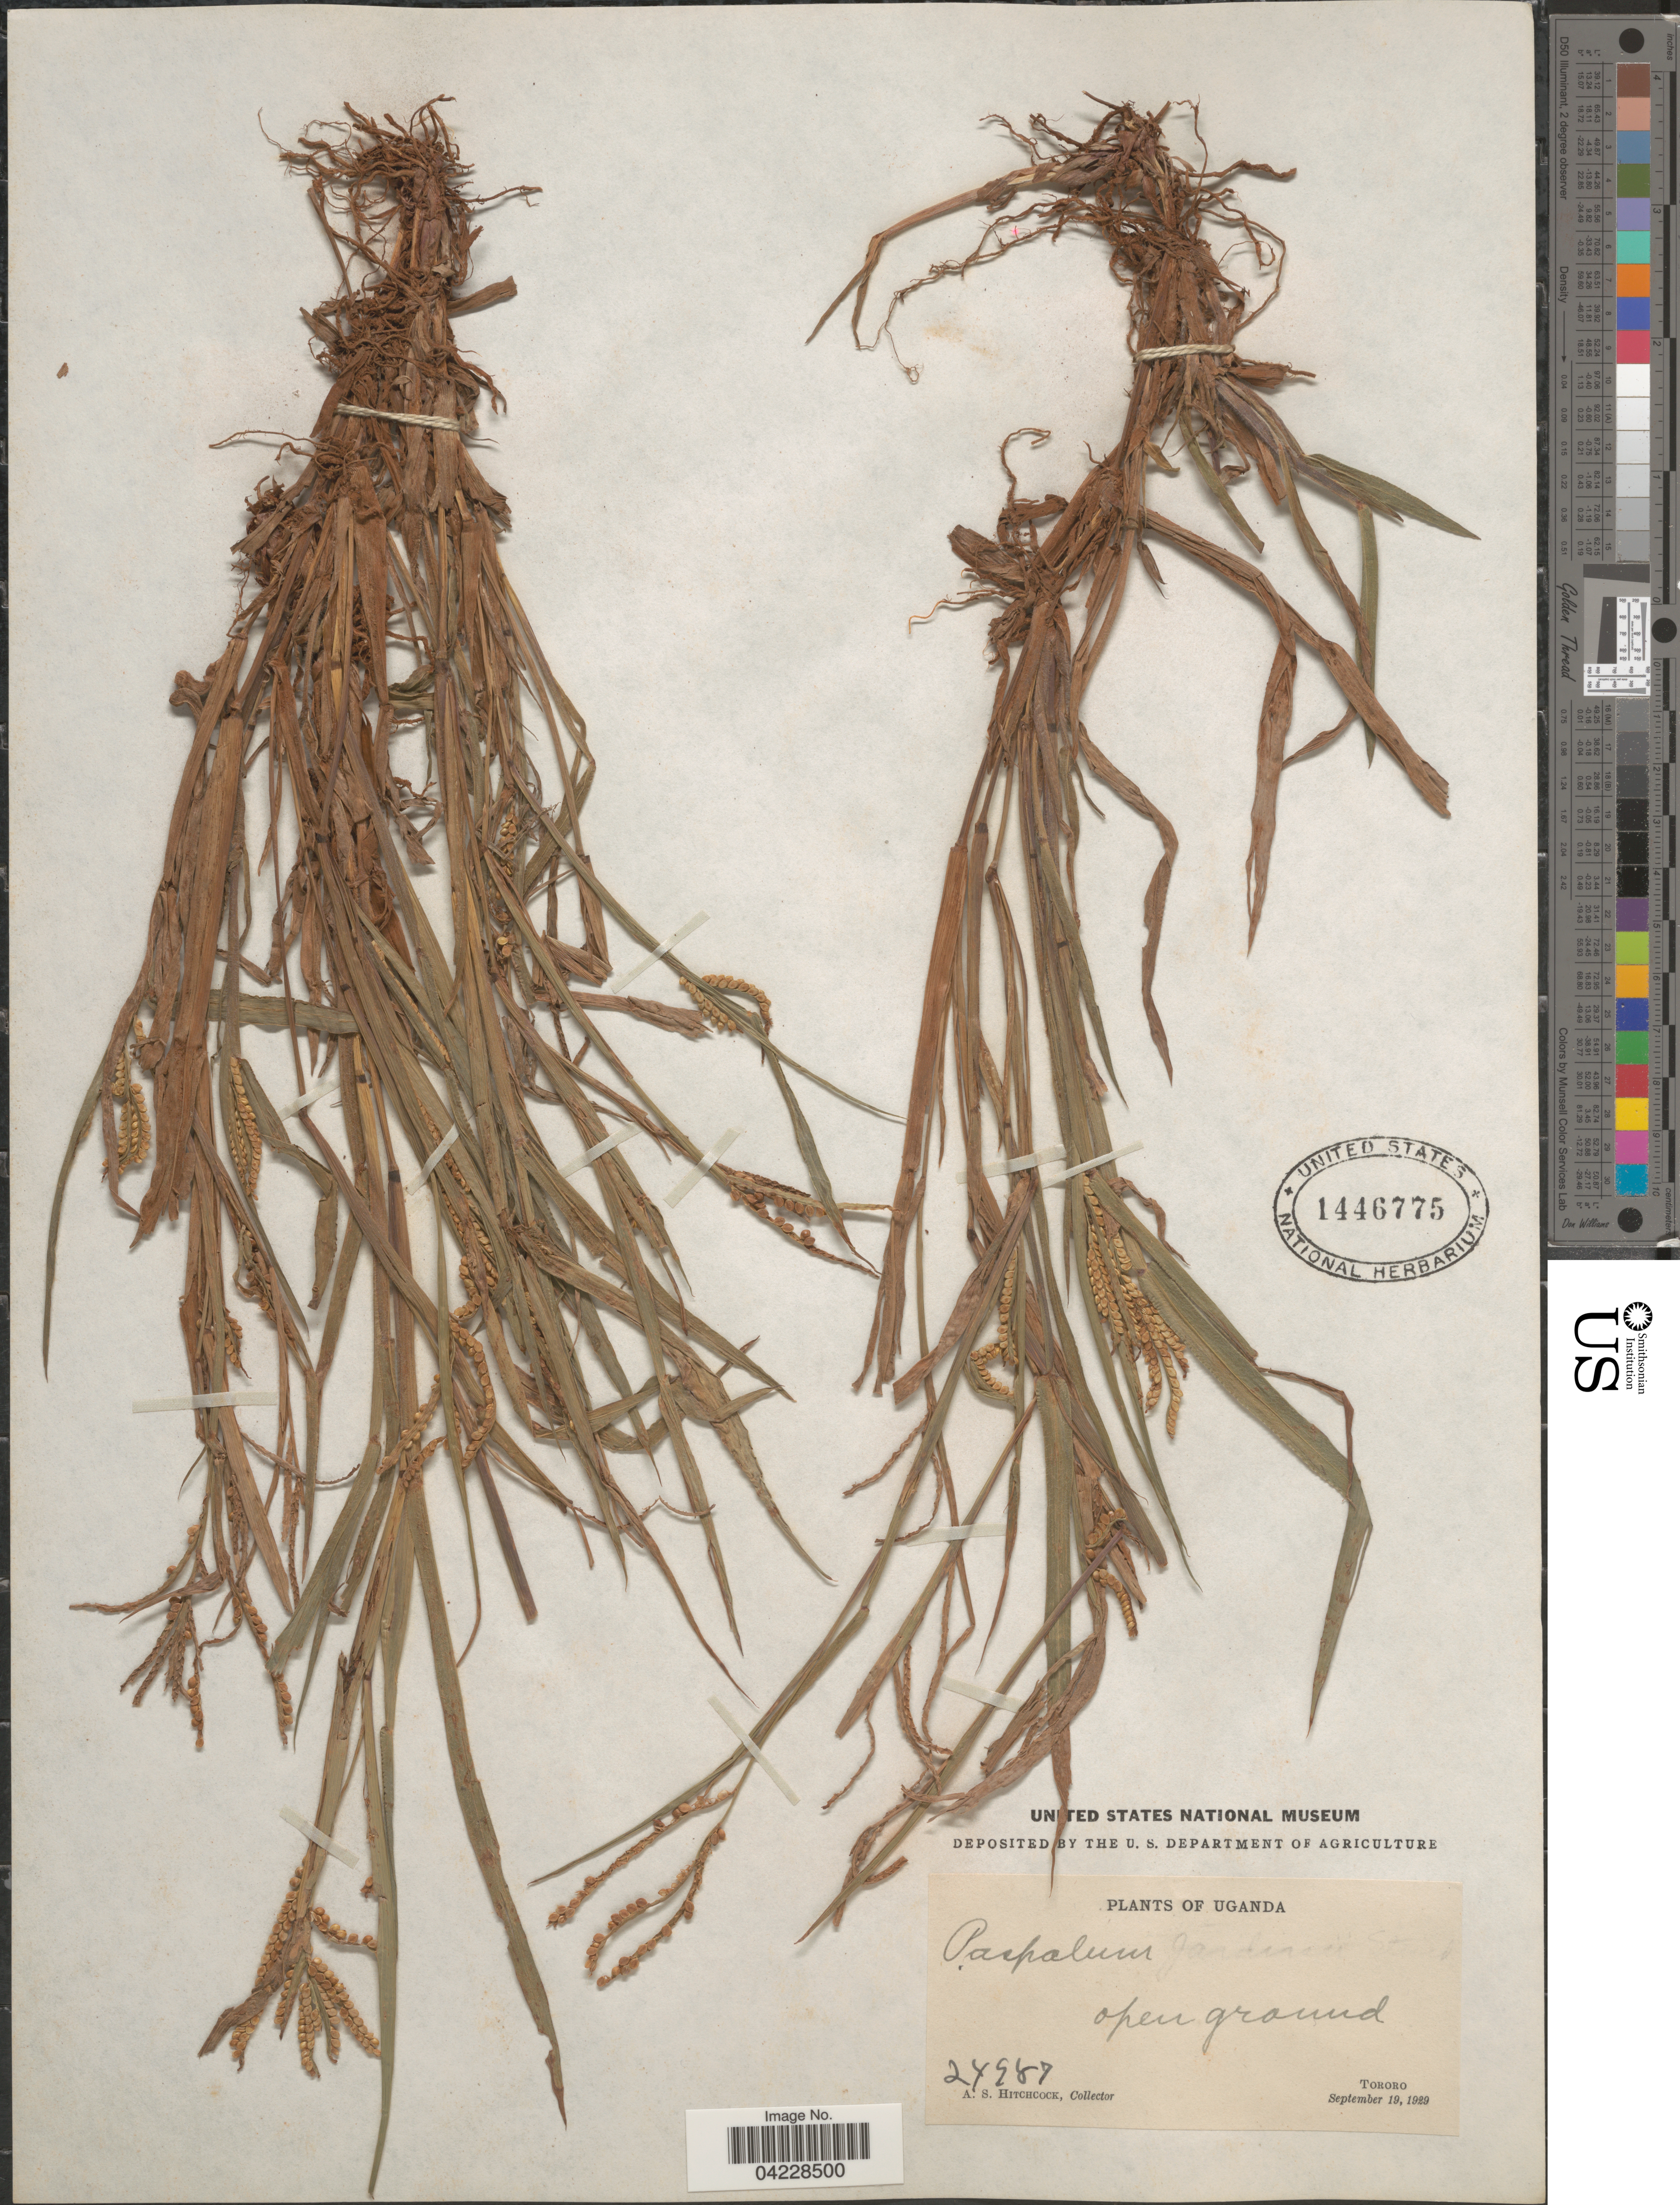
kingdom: Plantae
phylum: Tracheophyta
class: Liliopsida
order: Poales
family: Poaceae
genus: Paspalum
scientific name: Paspalum scrobiculatum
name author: L.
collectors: A. S. Hitchcock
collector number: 24987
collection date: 1929-09-19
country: Uganda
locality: Tororo.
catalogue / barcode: US 1446775